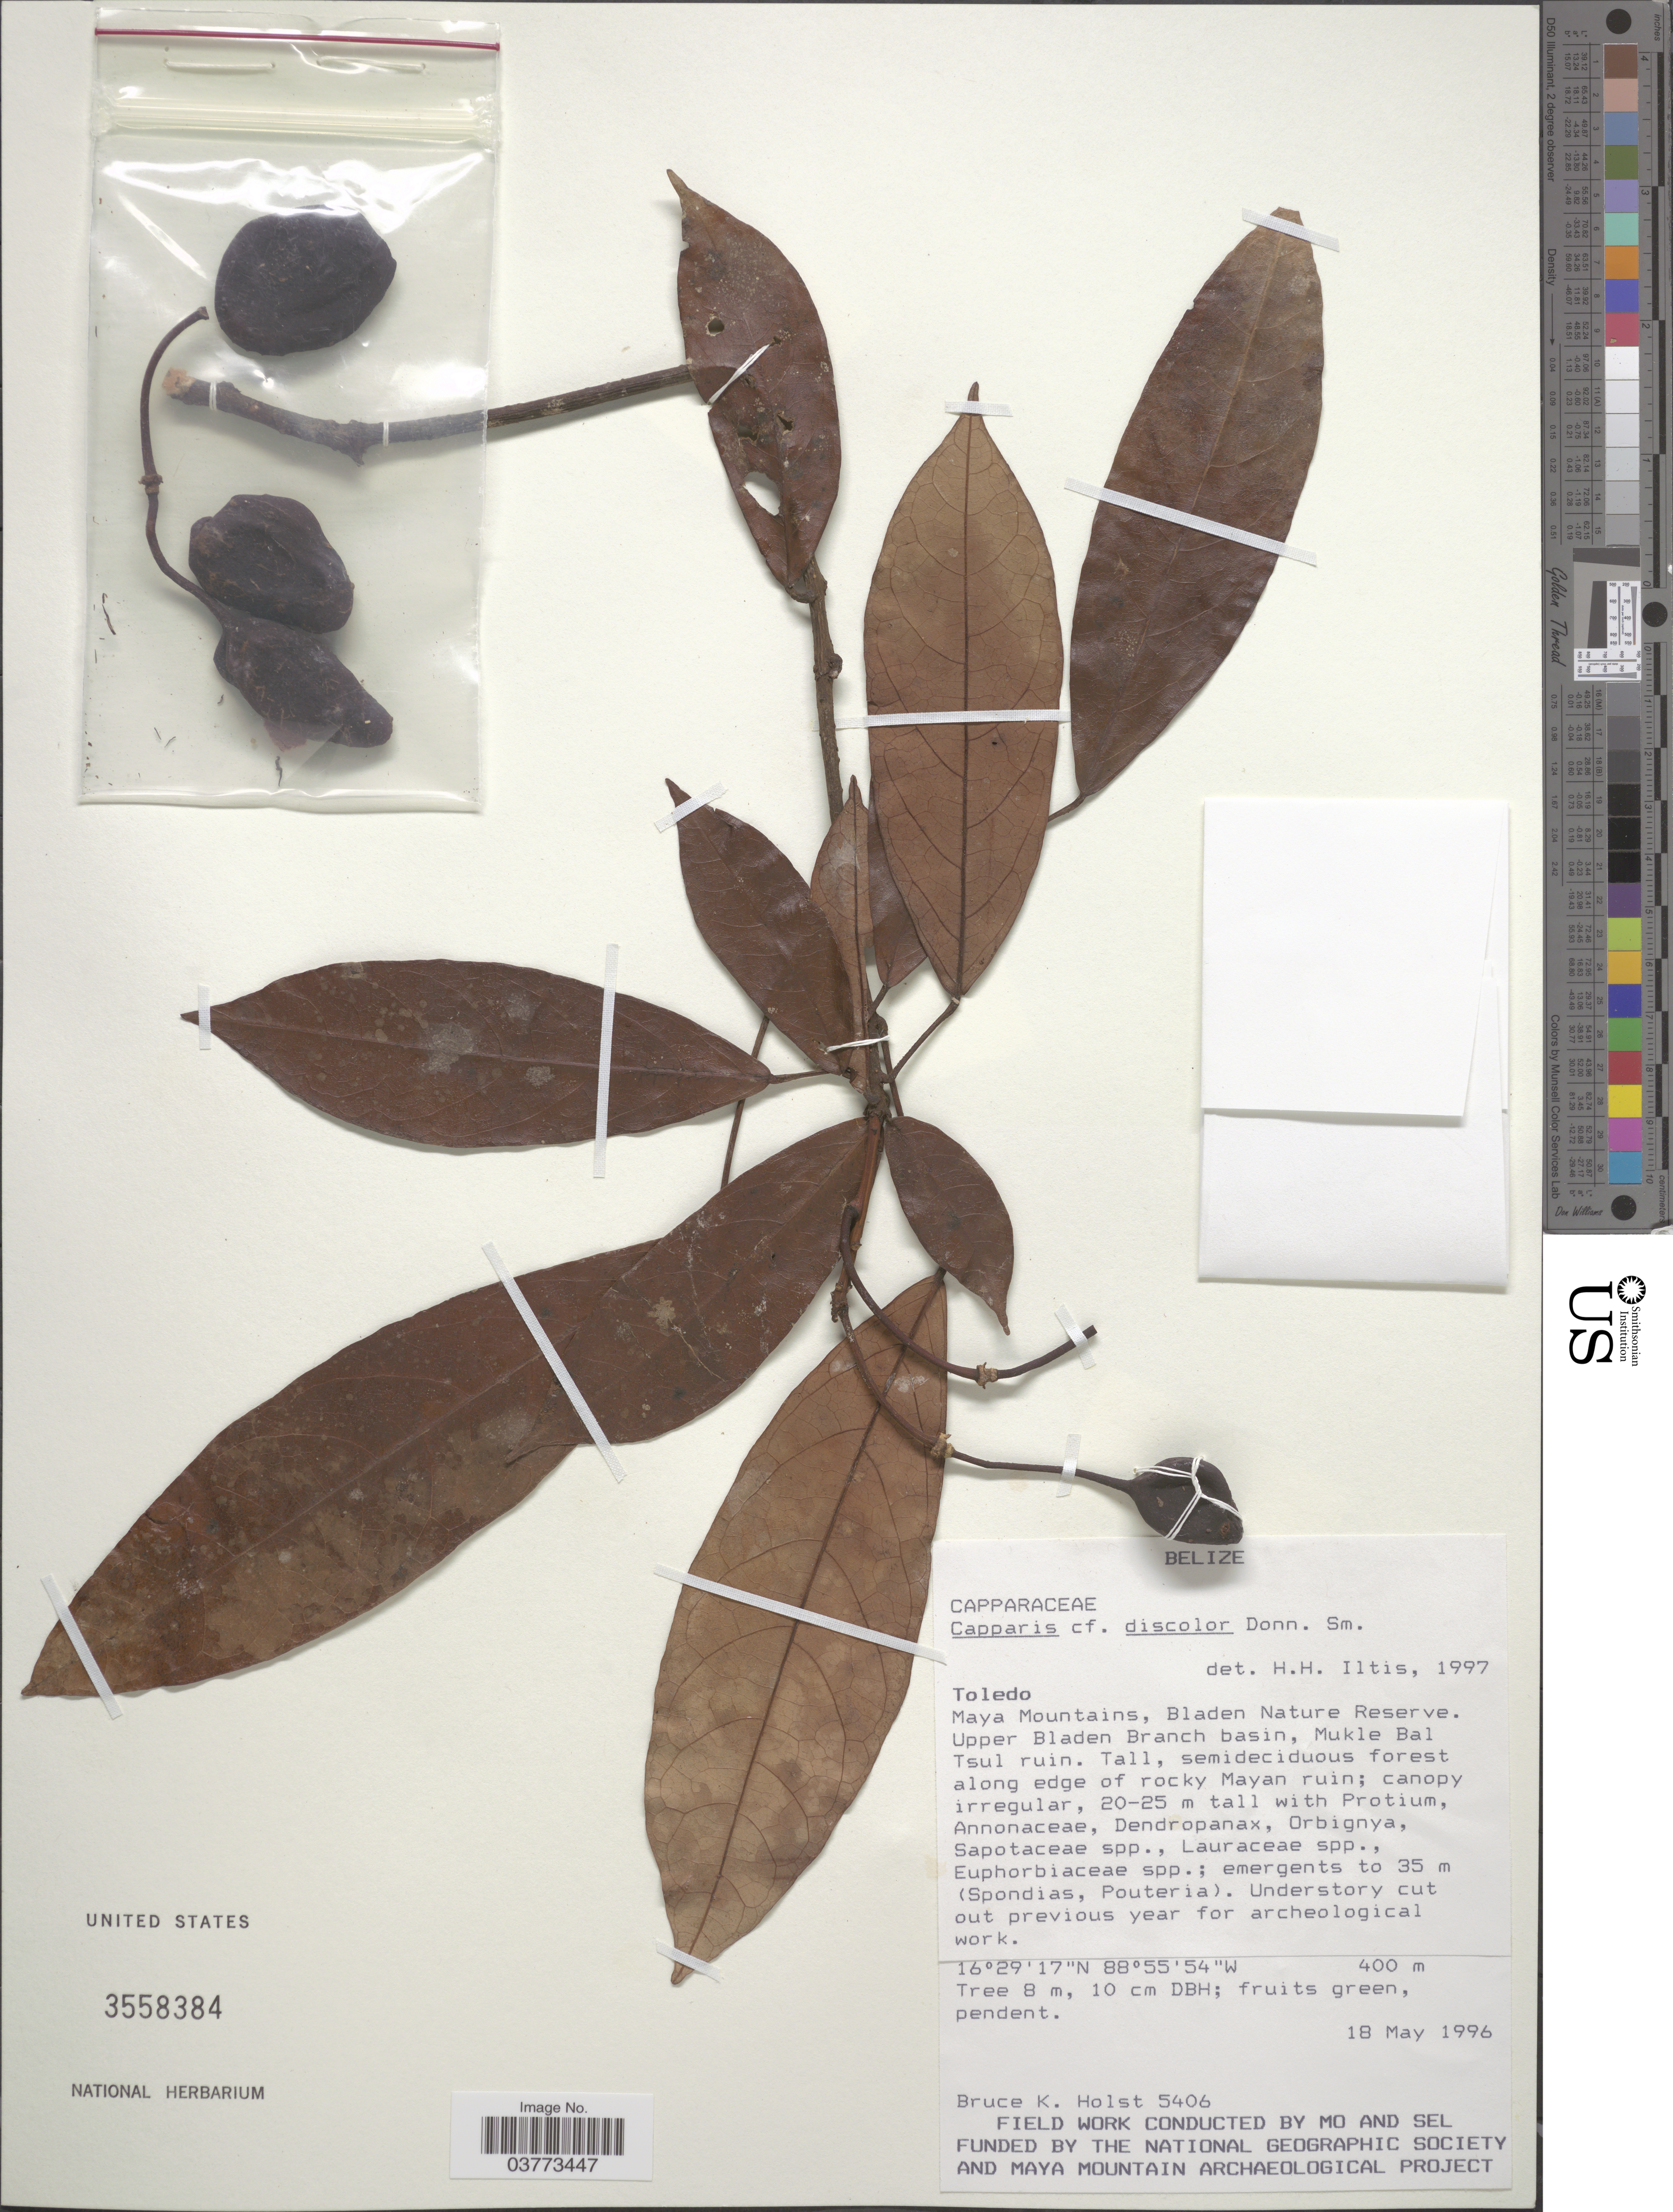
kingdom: Plantae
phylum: Tracheophyta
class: Magnoliopsida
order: Brassicales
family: Capparaceae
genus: Capparidastrum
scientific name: Capparidastrum discolor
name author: (Donn. Sm.) Iltis, H.H. & Cornejo, X.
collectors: B. Holst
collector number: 5406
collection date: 1996-05-18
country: Belize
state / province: Toledo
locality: Maya Mountains, Bladen Nature Reserve. Upper Bladen Branch basin, Mukle Bal Tsul ruin. Tall, semideciduous forest along edge of rocky Mayan ruin.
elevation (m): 400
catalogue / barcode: US 3558384